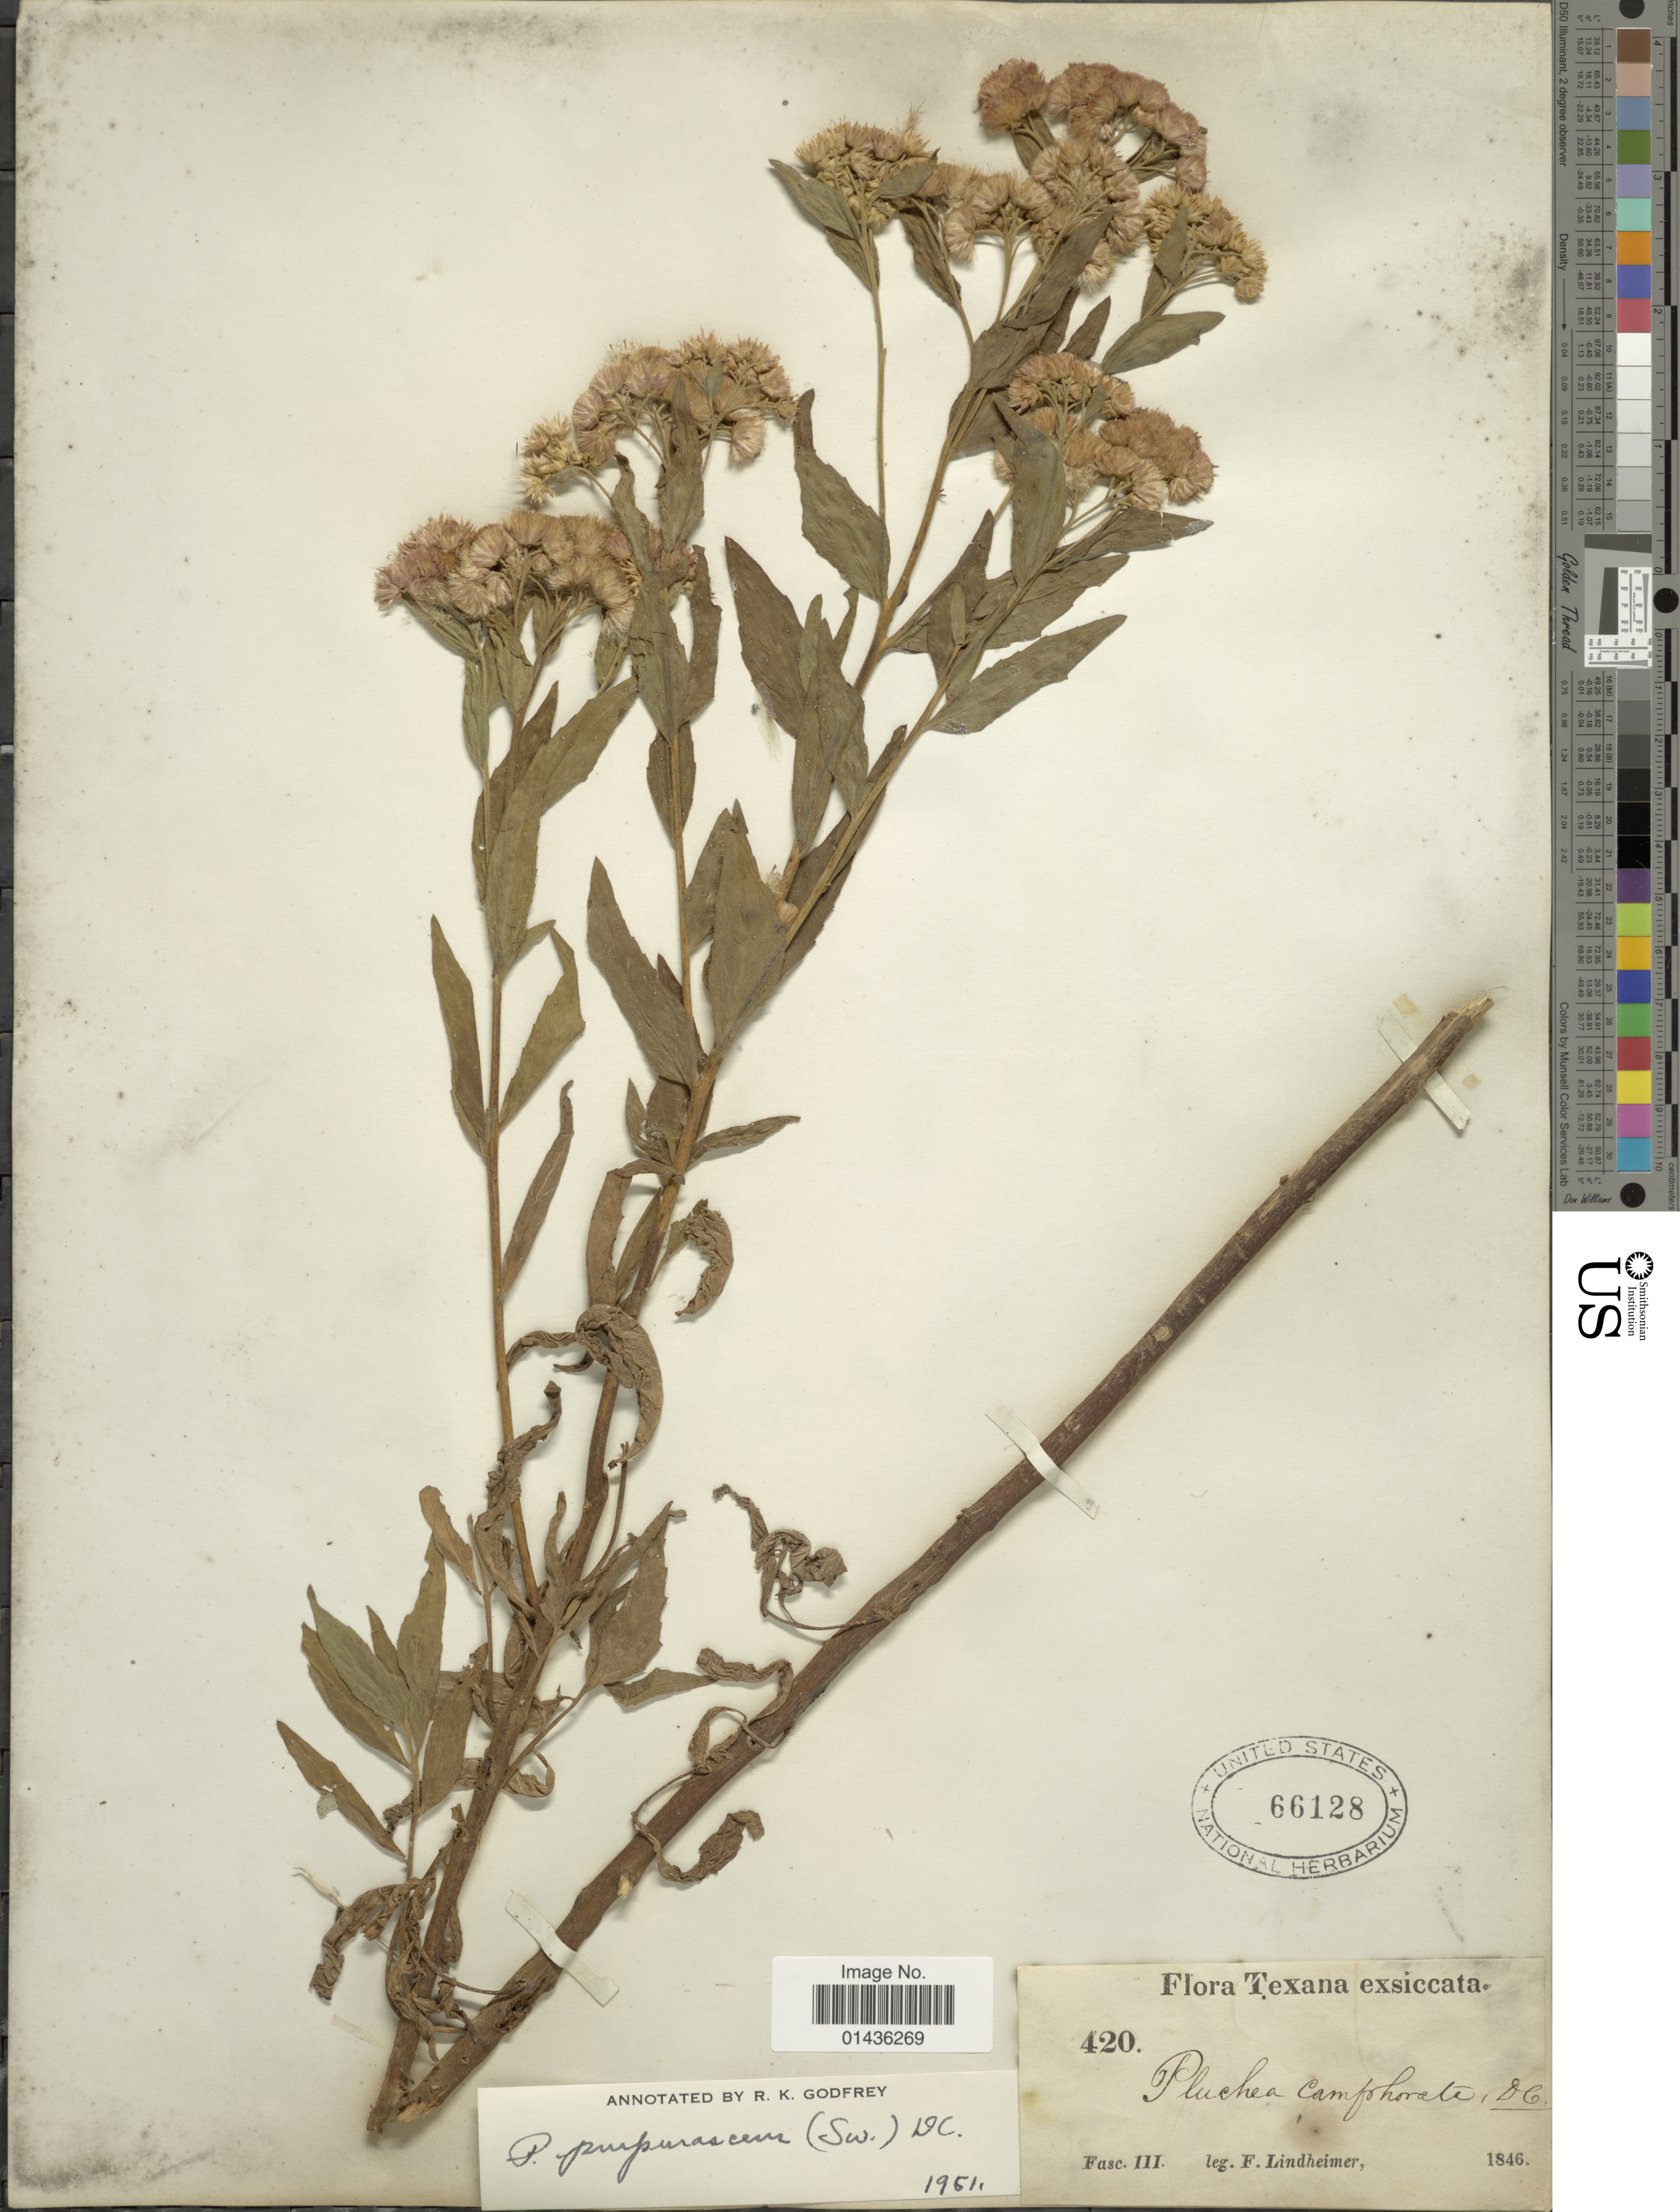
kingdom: Plantae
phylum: Tracheophyta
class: Magnoliopsida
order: Asterales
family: Asteraceae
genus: Pluchea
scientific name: Pluchea odorata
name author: (L.) Cass.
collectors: F. Lindheimer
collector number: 420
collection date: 1846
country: United States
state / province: Texas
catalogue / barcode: US 66128